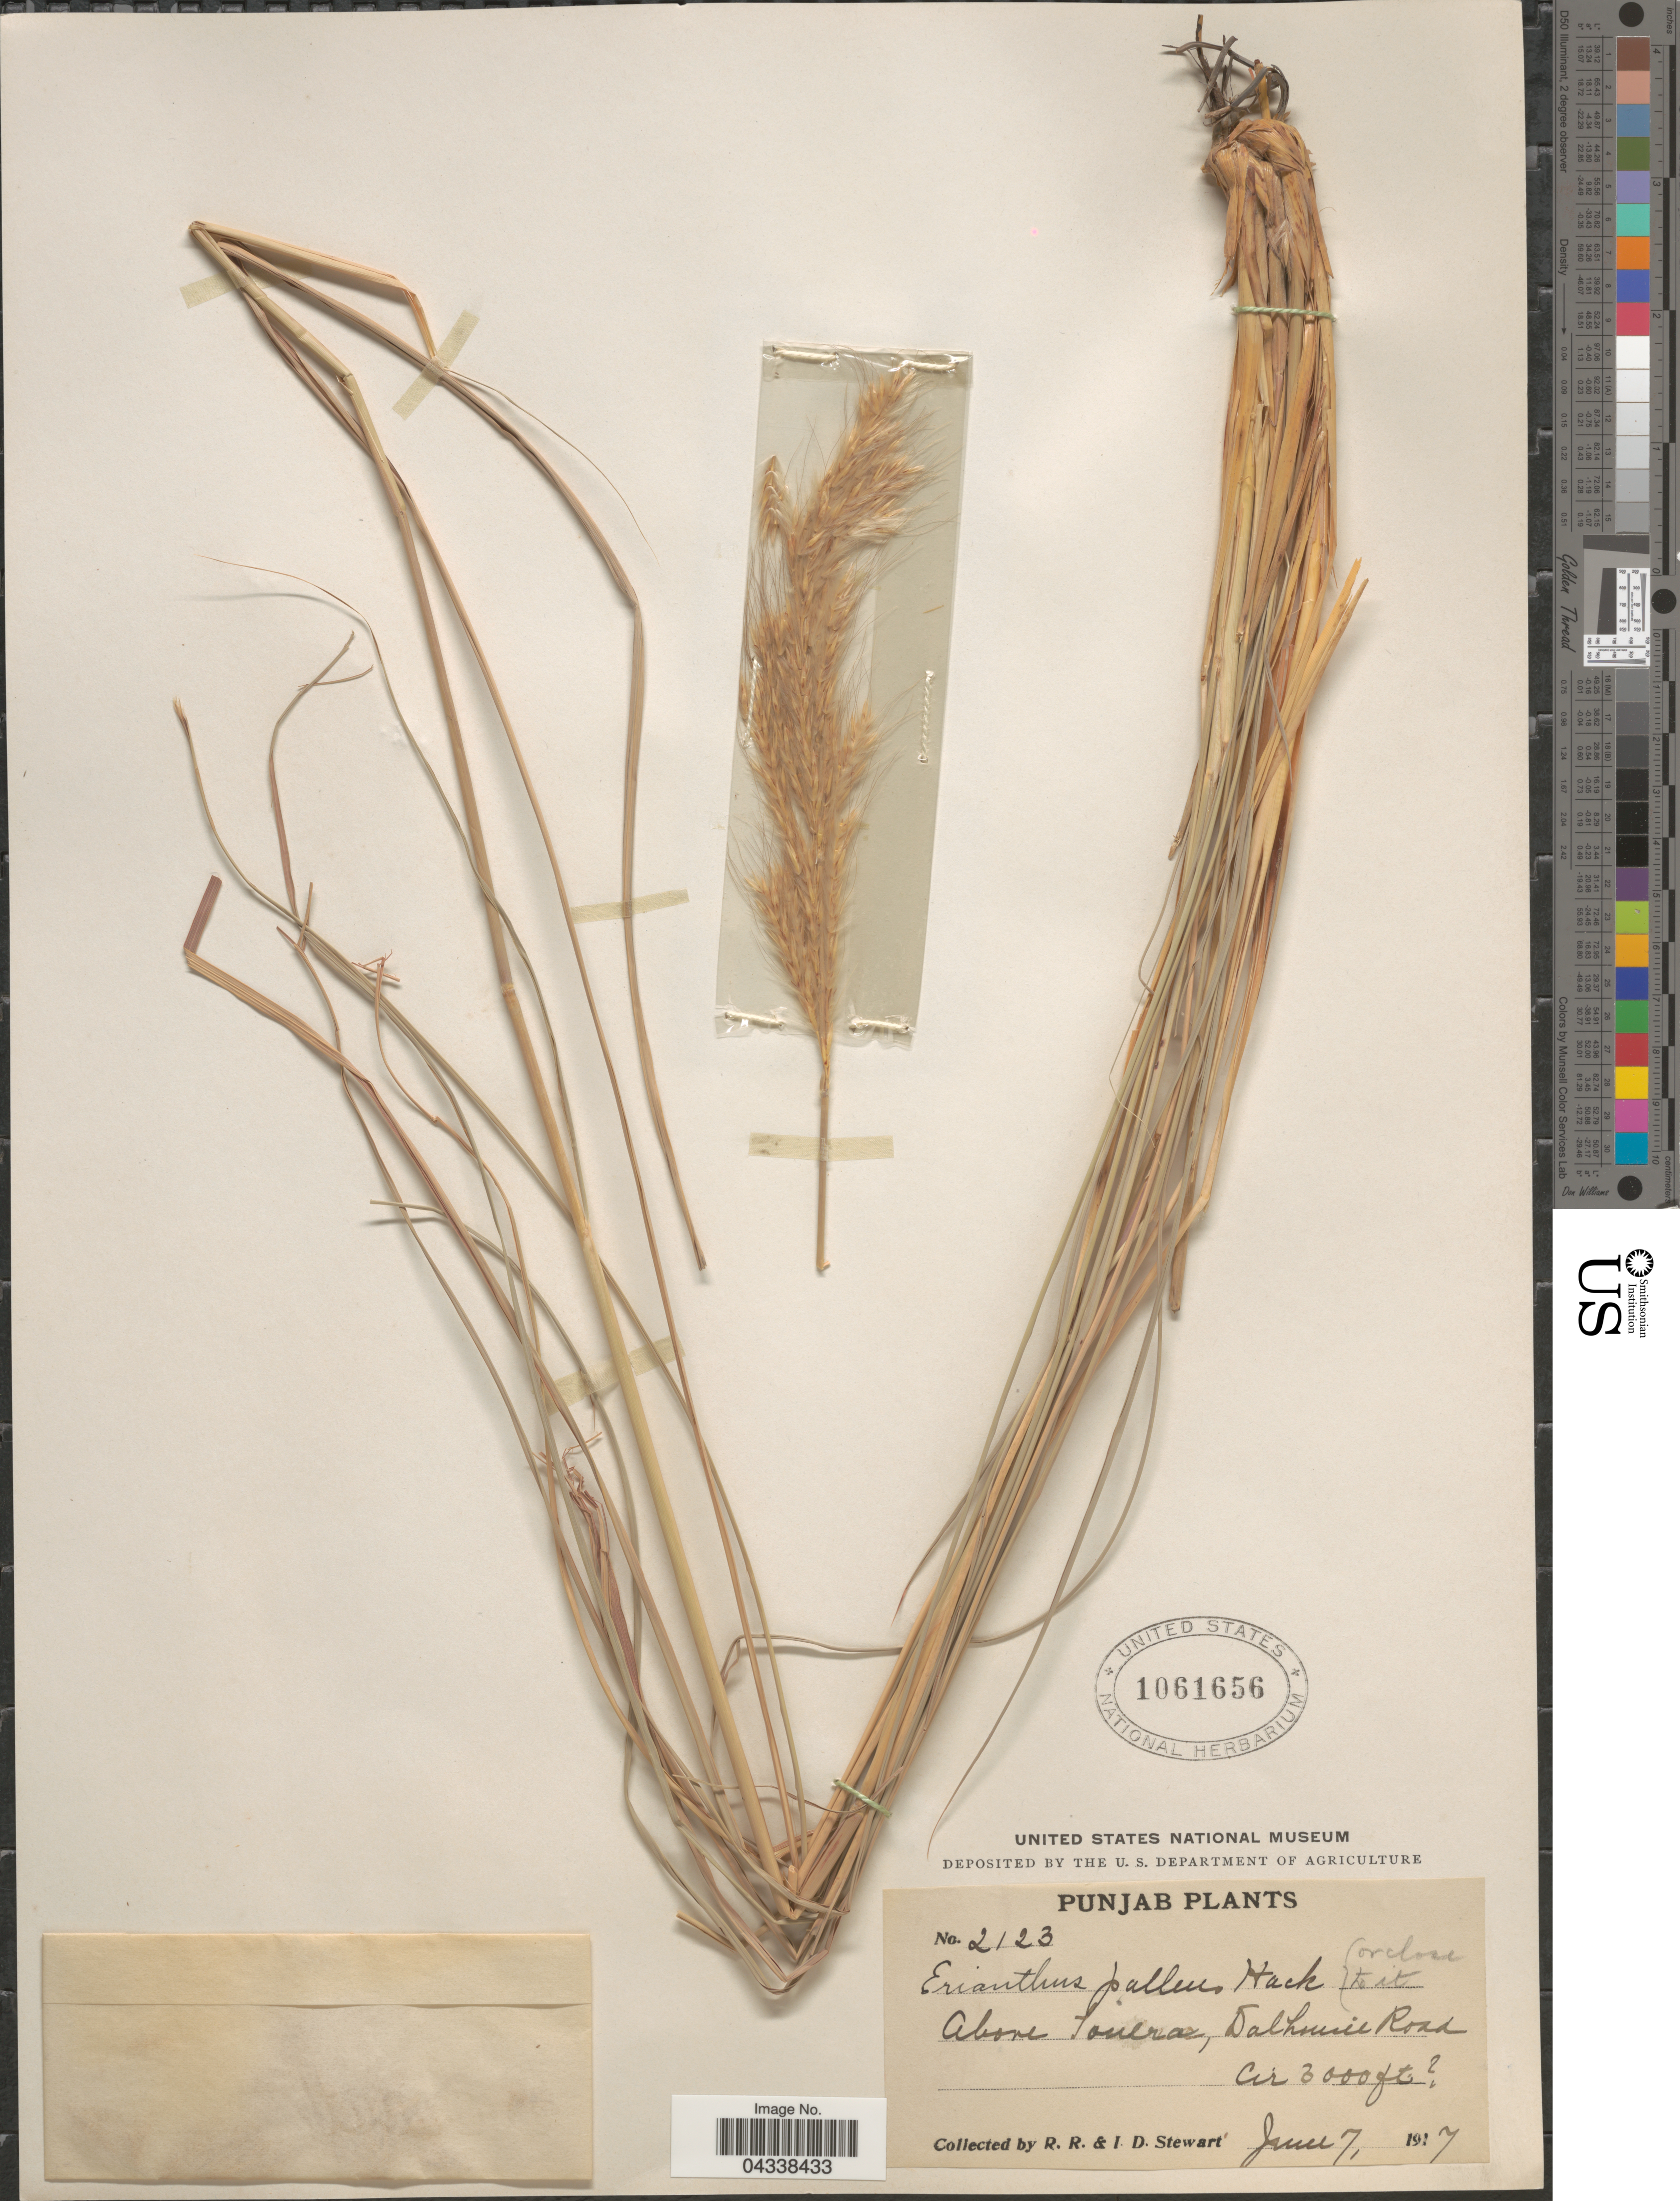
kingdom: Plantae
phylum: Tracheophyta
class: Liliopsida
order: Poales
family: Poaceae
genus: Saccharum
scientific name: Saccharum rufipilum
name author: Steud.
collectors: R. Stewart & I. Stewart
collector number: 2123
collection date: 1917-06-07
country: India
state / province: Punjab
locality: Above Toulra [interpreted], Dalhousie Road.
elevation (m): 914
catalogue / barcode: US 1061656